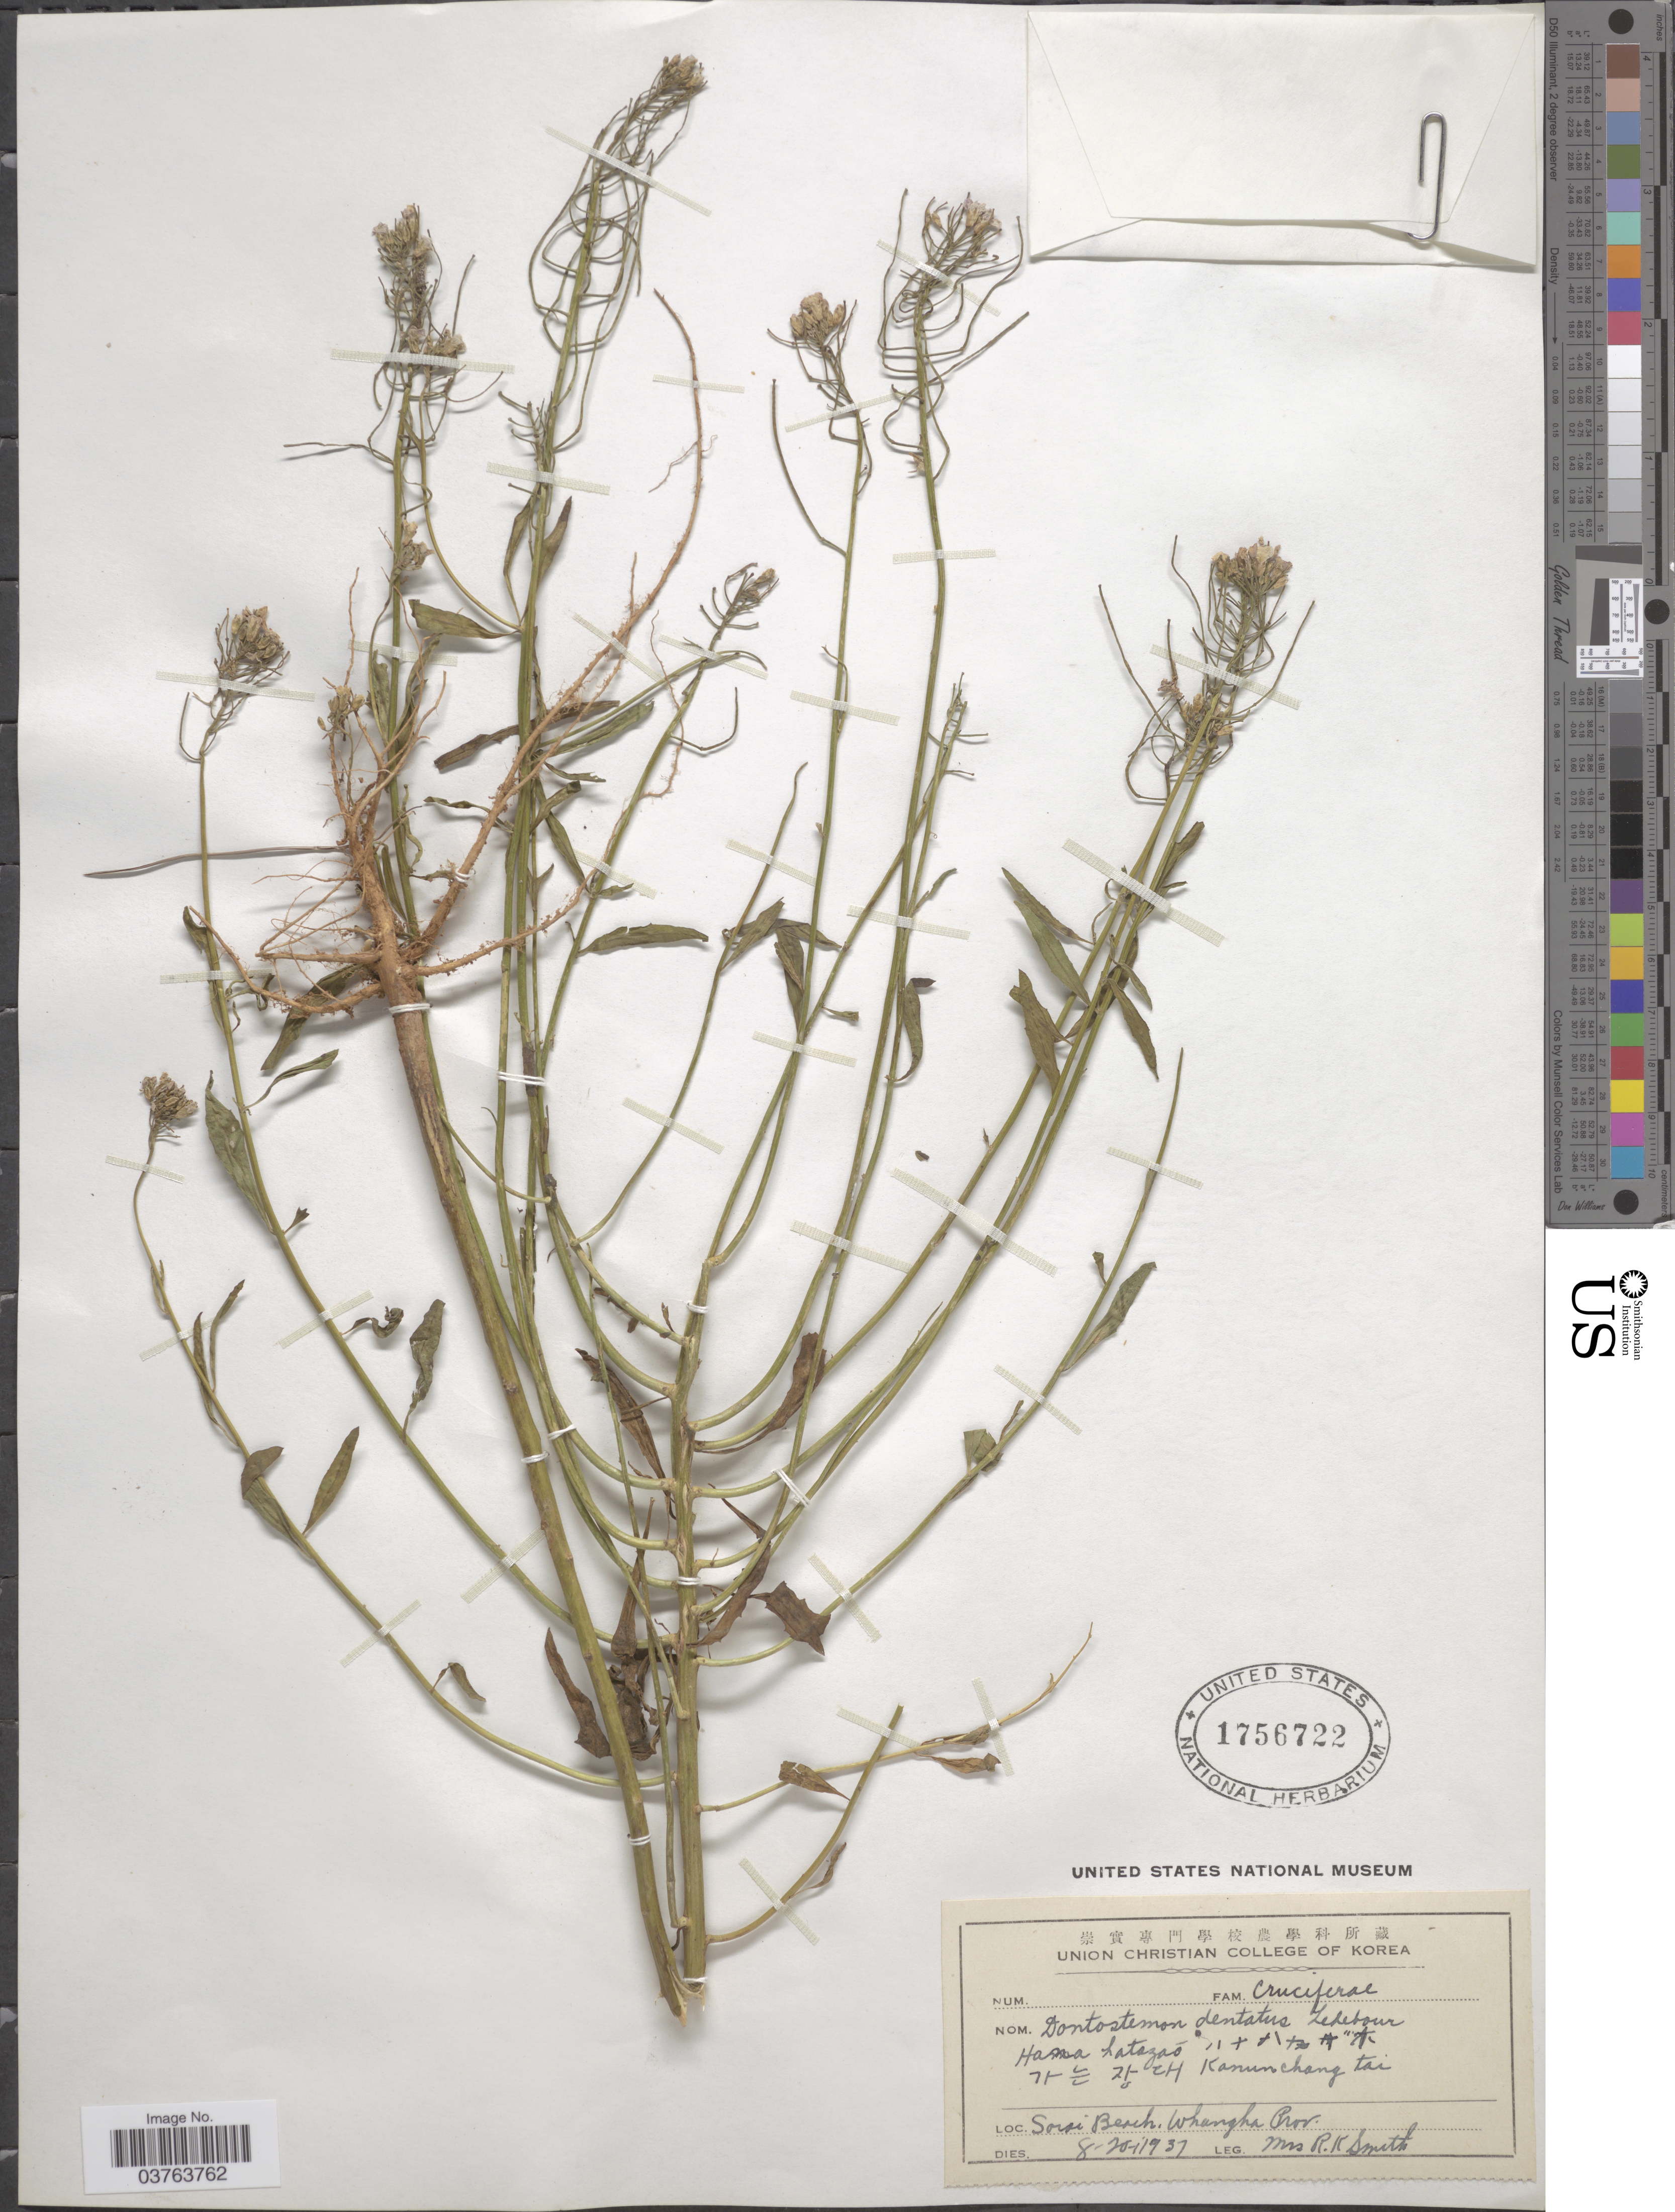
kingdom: Plantae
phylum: Tracheophyta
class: Magnoliopsida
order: Brassicales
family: Brassicaceae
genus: Dontostemon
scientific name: Dontostemon dentatus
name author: (Benge) Ledeb.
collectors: Mrs. R. K. Smith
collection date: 1937-01-08/1937-01-20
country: North Korea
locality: Sorai Beach. Whangha Prov.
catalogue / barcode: US 1756722